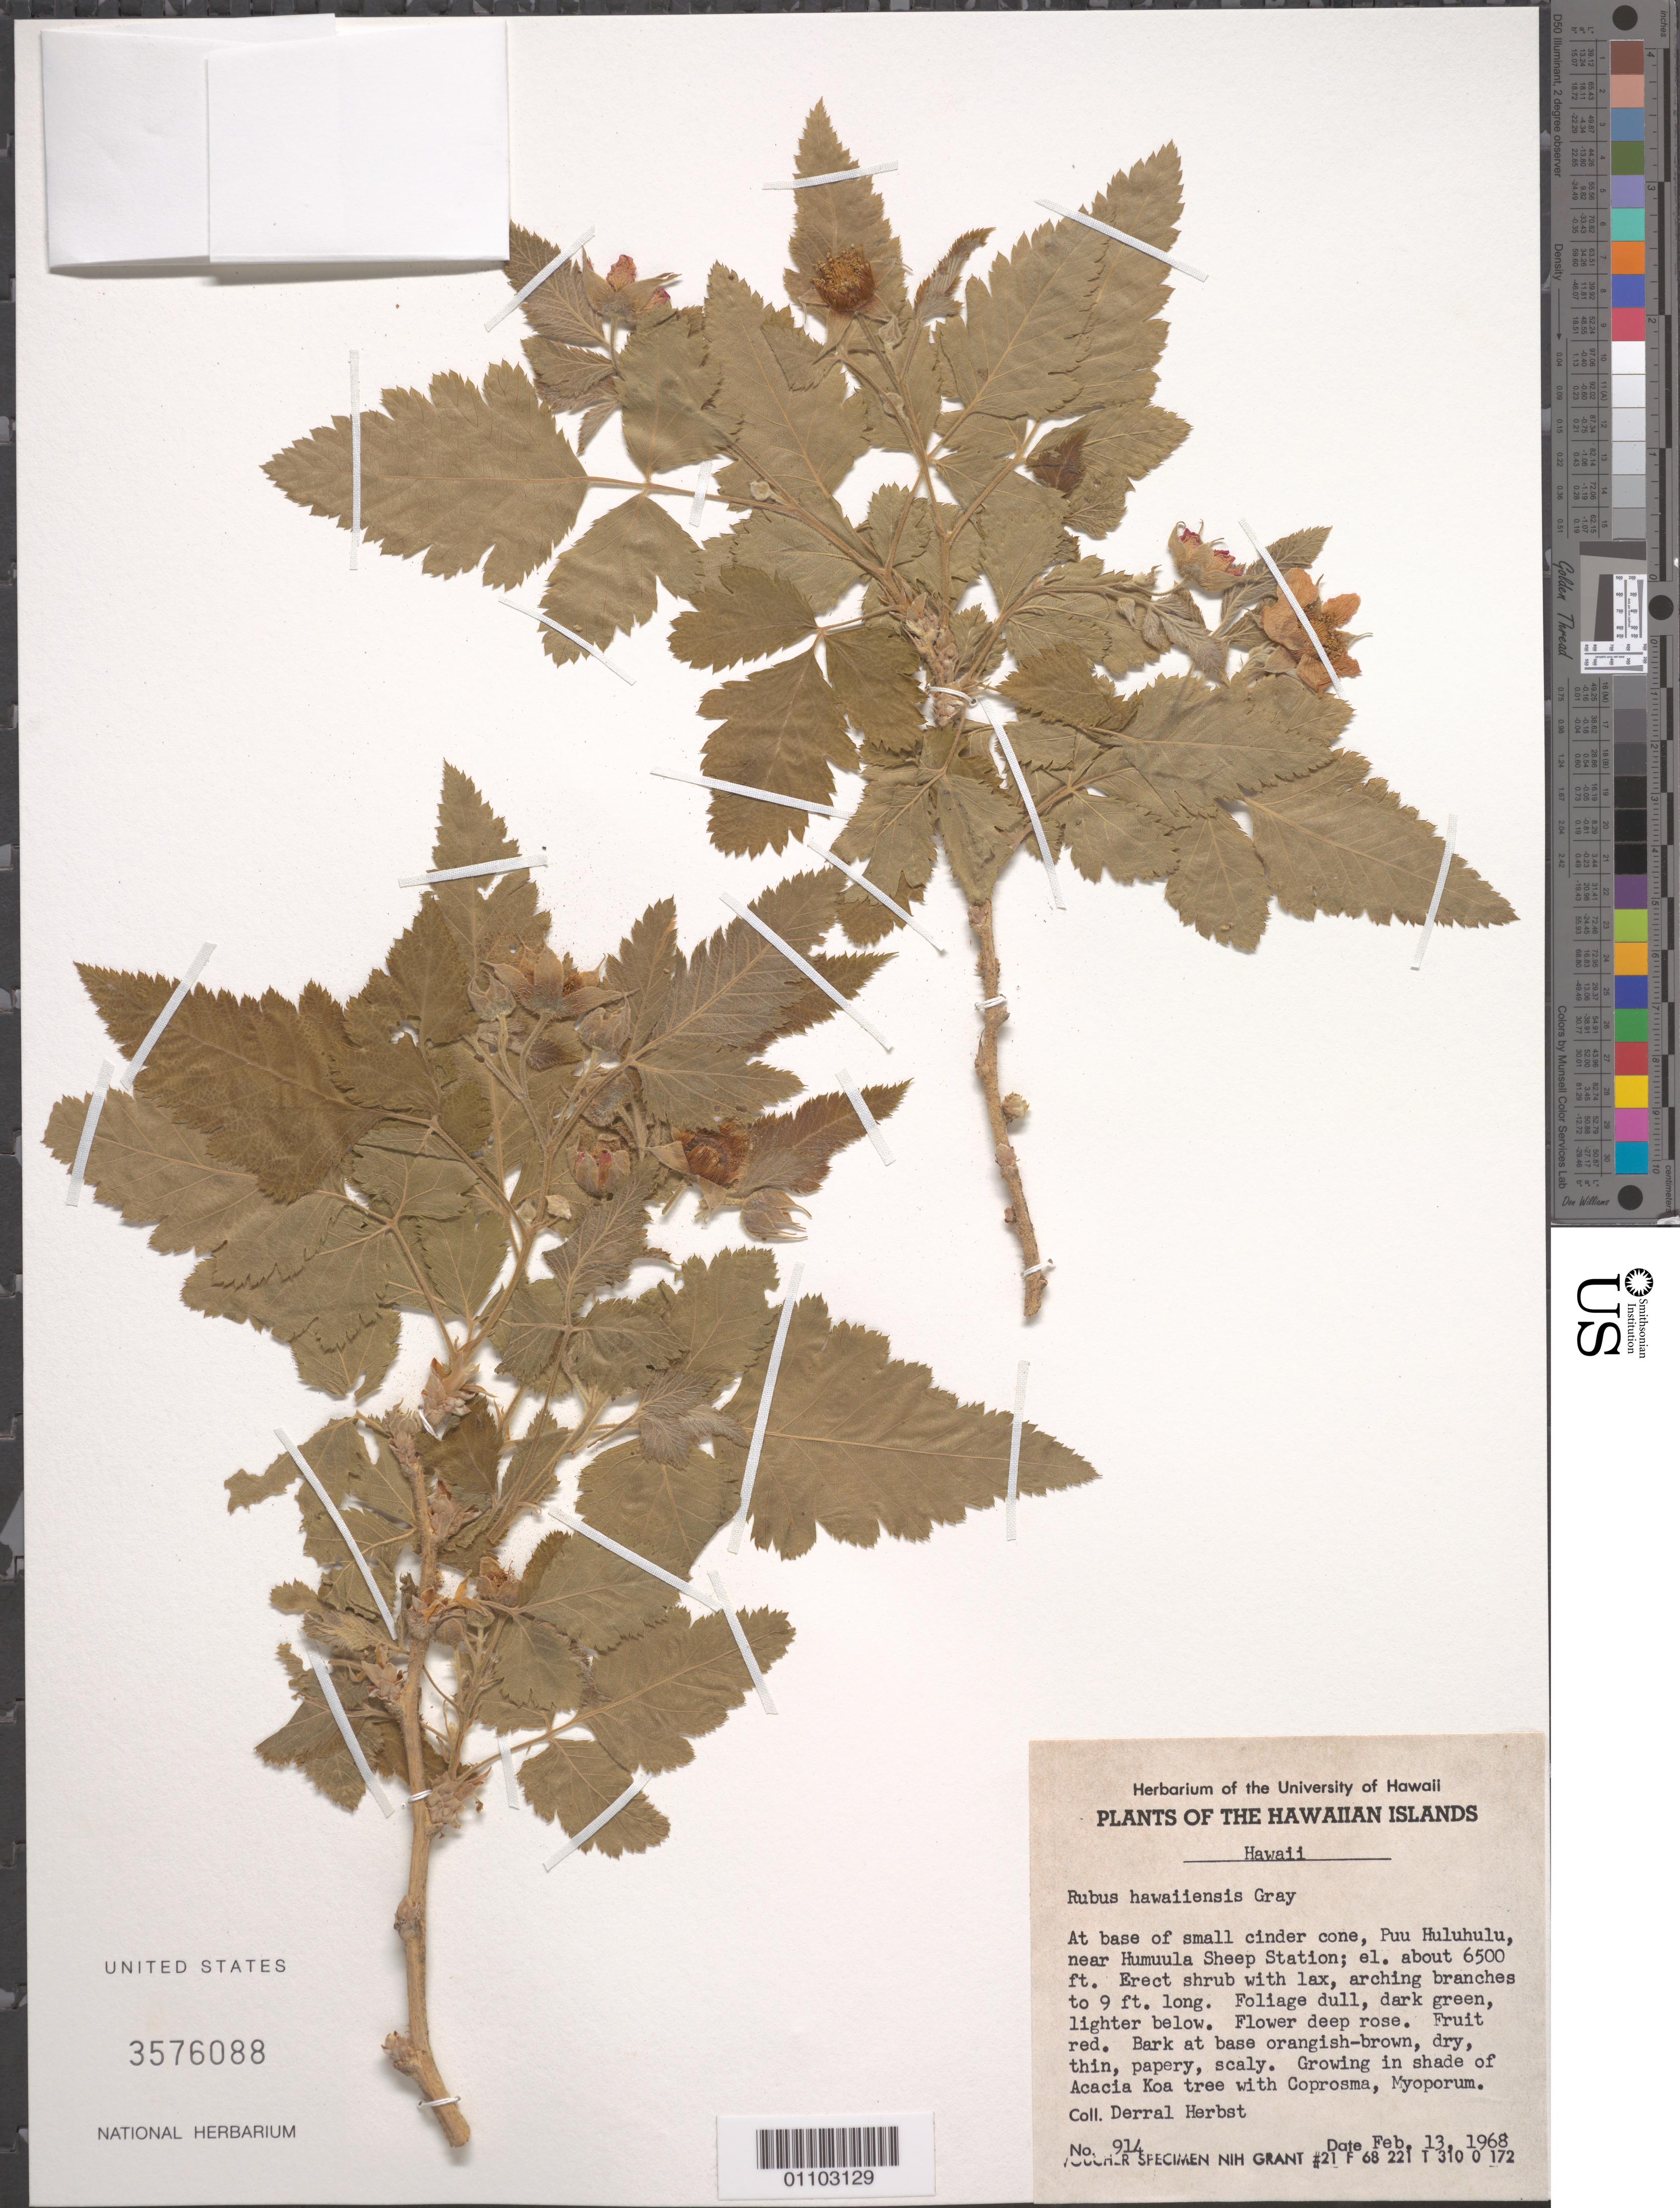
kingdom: Plantae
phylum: Tracheophyta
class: Magnoliopsida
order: Rosales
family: Rosaceae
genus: Rubus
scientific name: Rubus hawaiensis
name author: A. Gray in Wilkes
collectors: D. R. Herbst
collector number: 914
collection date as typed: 13 Feb 1968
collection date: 1968-02-13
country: United States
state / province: Hawaii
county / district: Hawaii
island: Hawaii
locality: At base of small cinder cone, Puu Huluhulu, near Humuula Sheep Station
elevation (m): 1981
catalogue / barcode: US 3576088